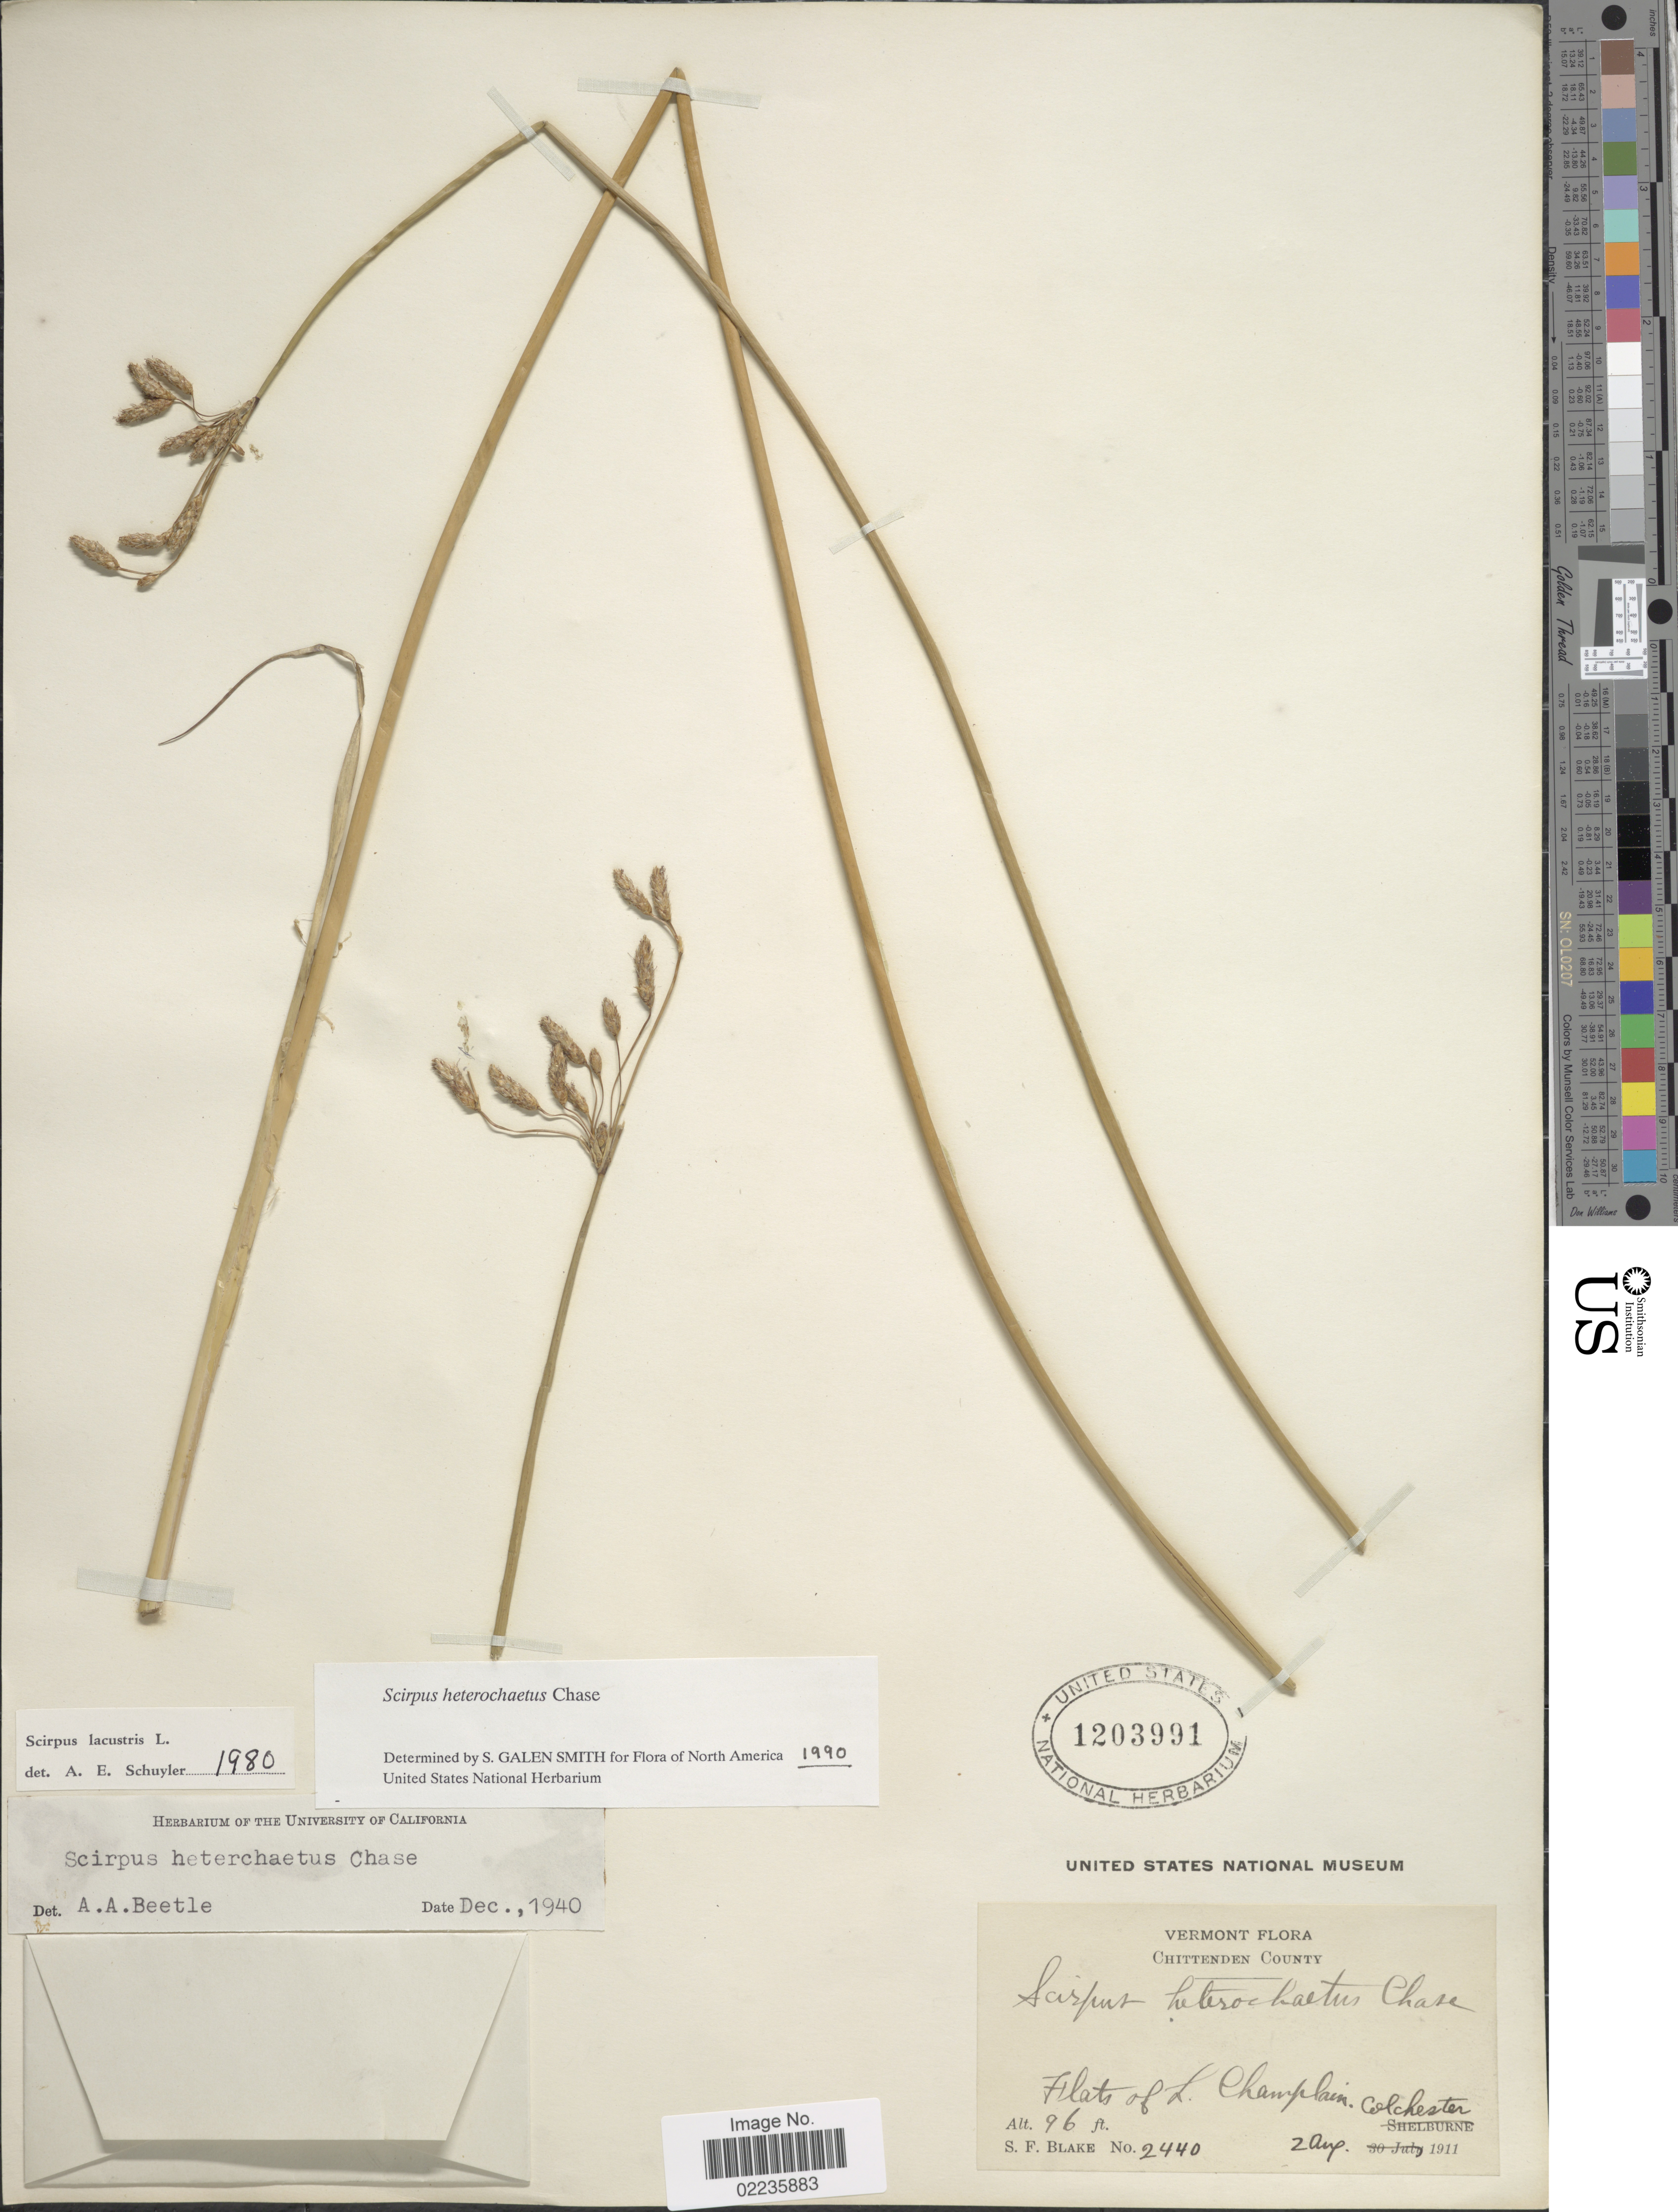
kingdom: Plantae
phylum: Tracheophyta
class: Liliopsida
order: Poales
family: Cyperaceae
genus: Schoenoplectus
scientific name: Schoenoplectus heterochaetus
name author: (Chase) Soják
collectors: S. Blake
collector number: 2440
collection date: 1911-08-02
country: United States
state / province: Vermont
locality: Chittenden County. Flats of L. Champlain. Colchester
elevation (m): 29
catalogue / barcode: US 1203991